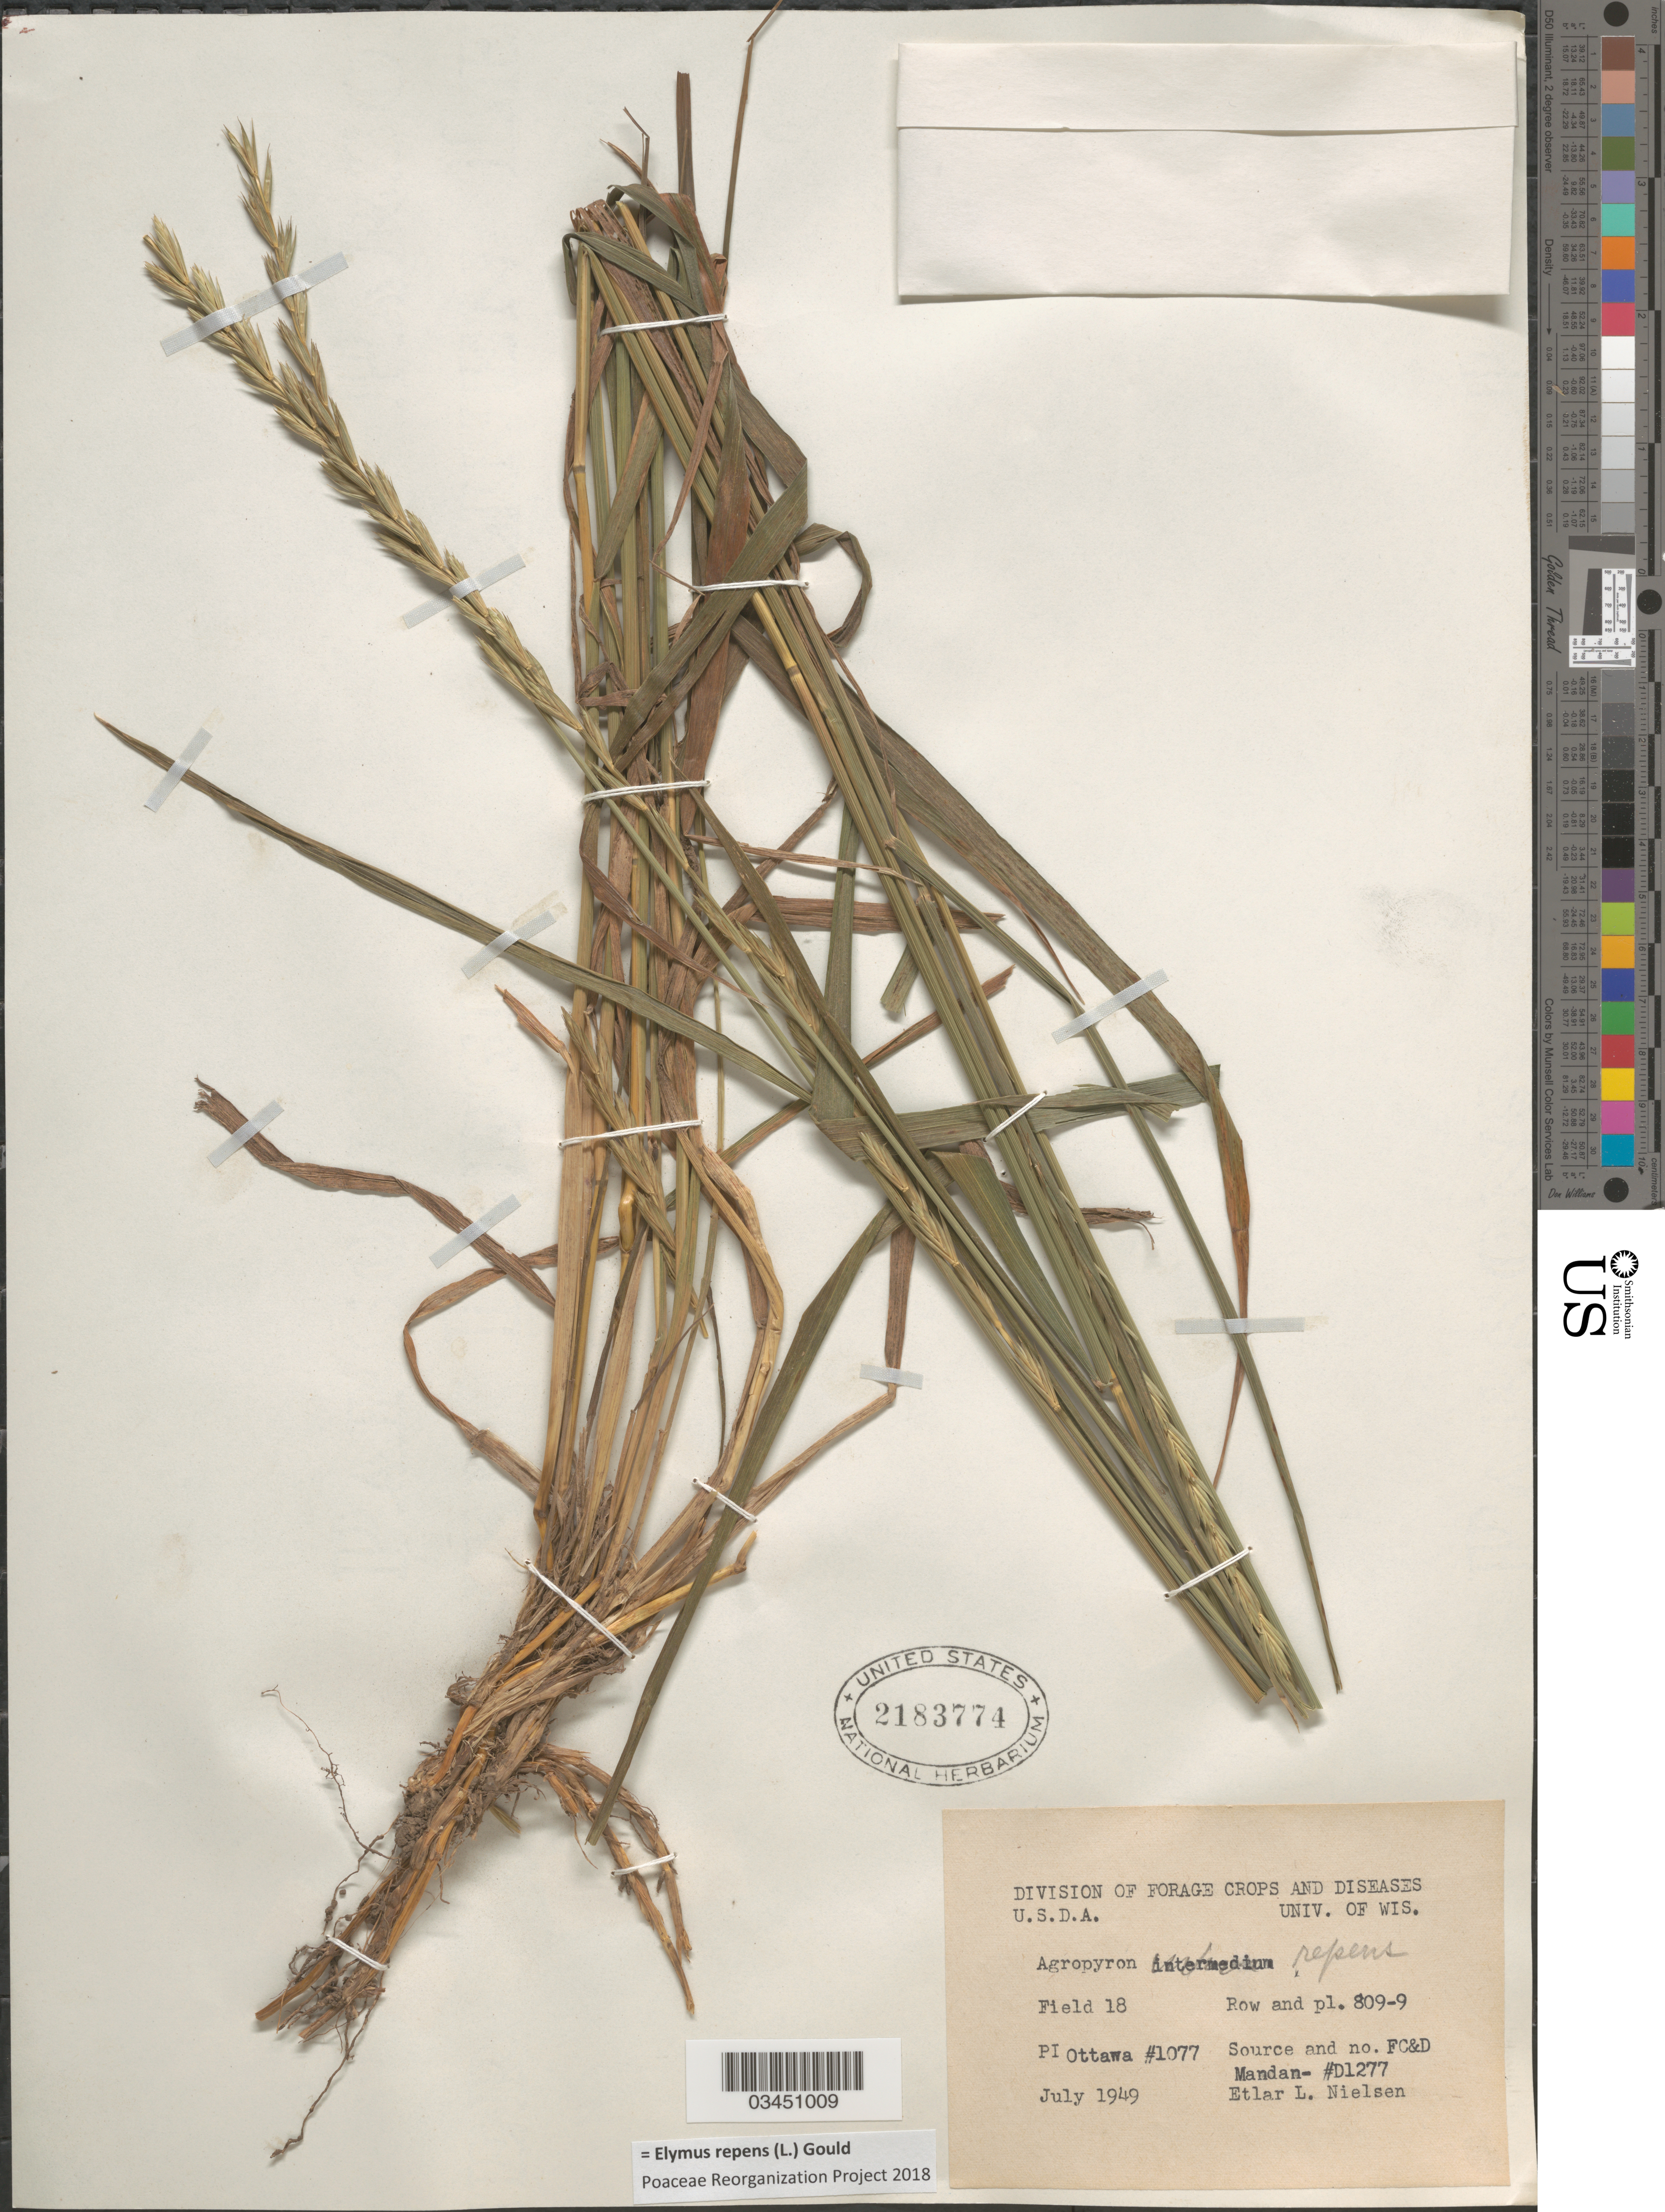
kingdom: Plantae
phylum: Tracheophyta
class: Liliopsida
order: Poales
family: Poaceae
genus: Elymus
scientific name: Elymus repens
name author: (L.) Gould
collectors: E. L. Nielsen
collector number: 1077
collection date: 1949-07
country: United States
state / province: Wisconsin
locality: Division of Forage Crops and Diseases U.S.D.A. Univ. of Wis. Field 18 Row and pl. 809-9.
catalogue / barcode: US 2183774